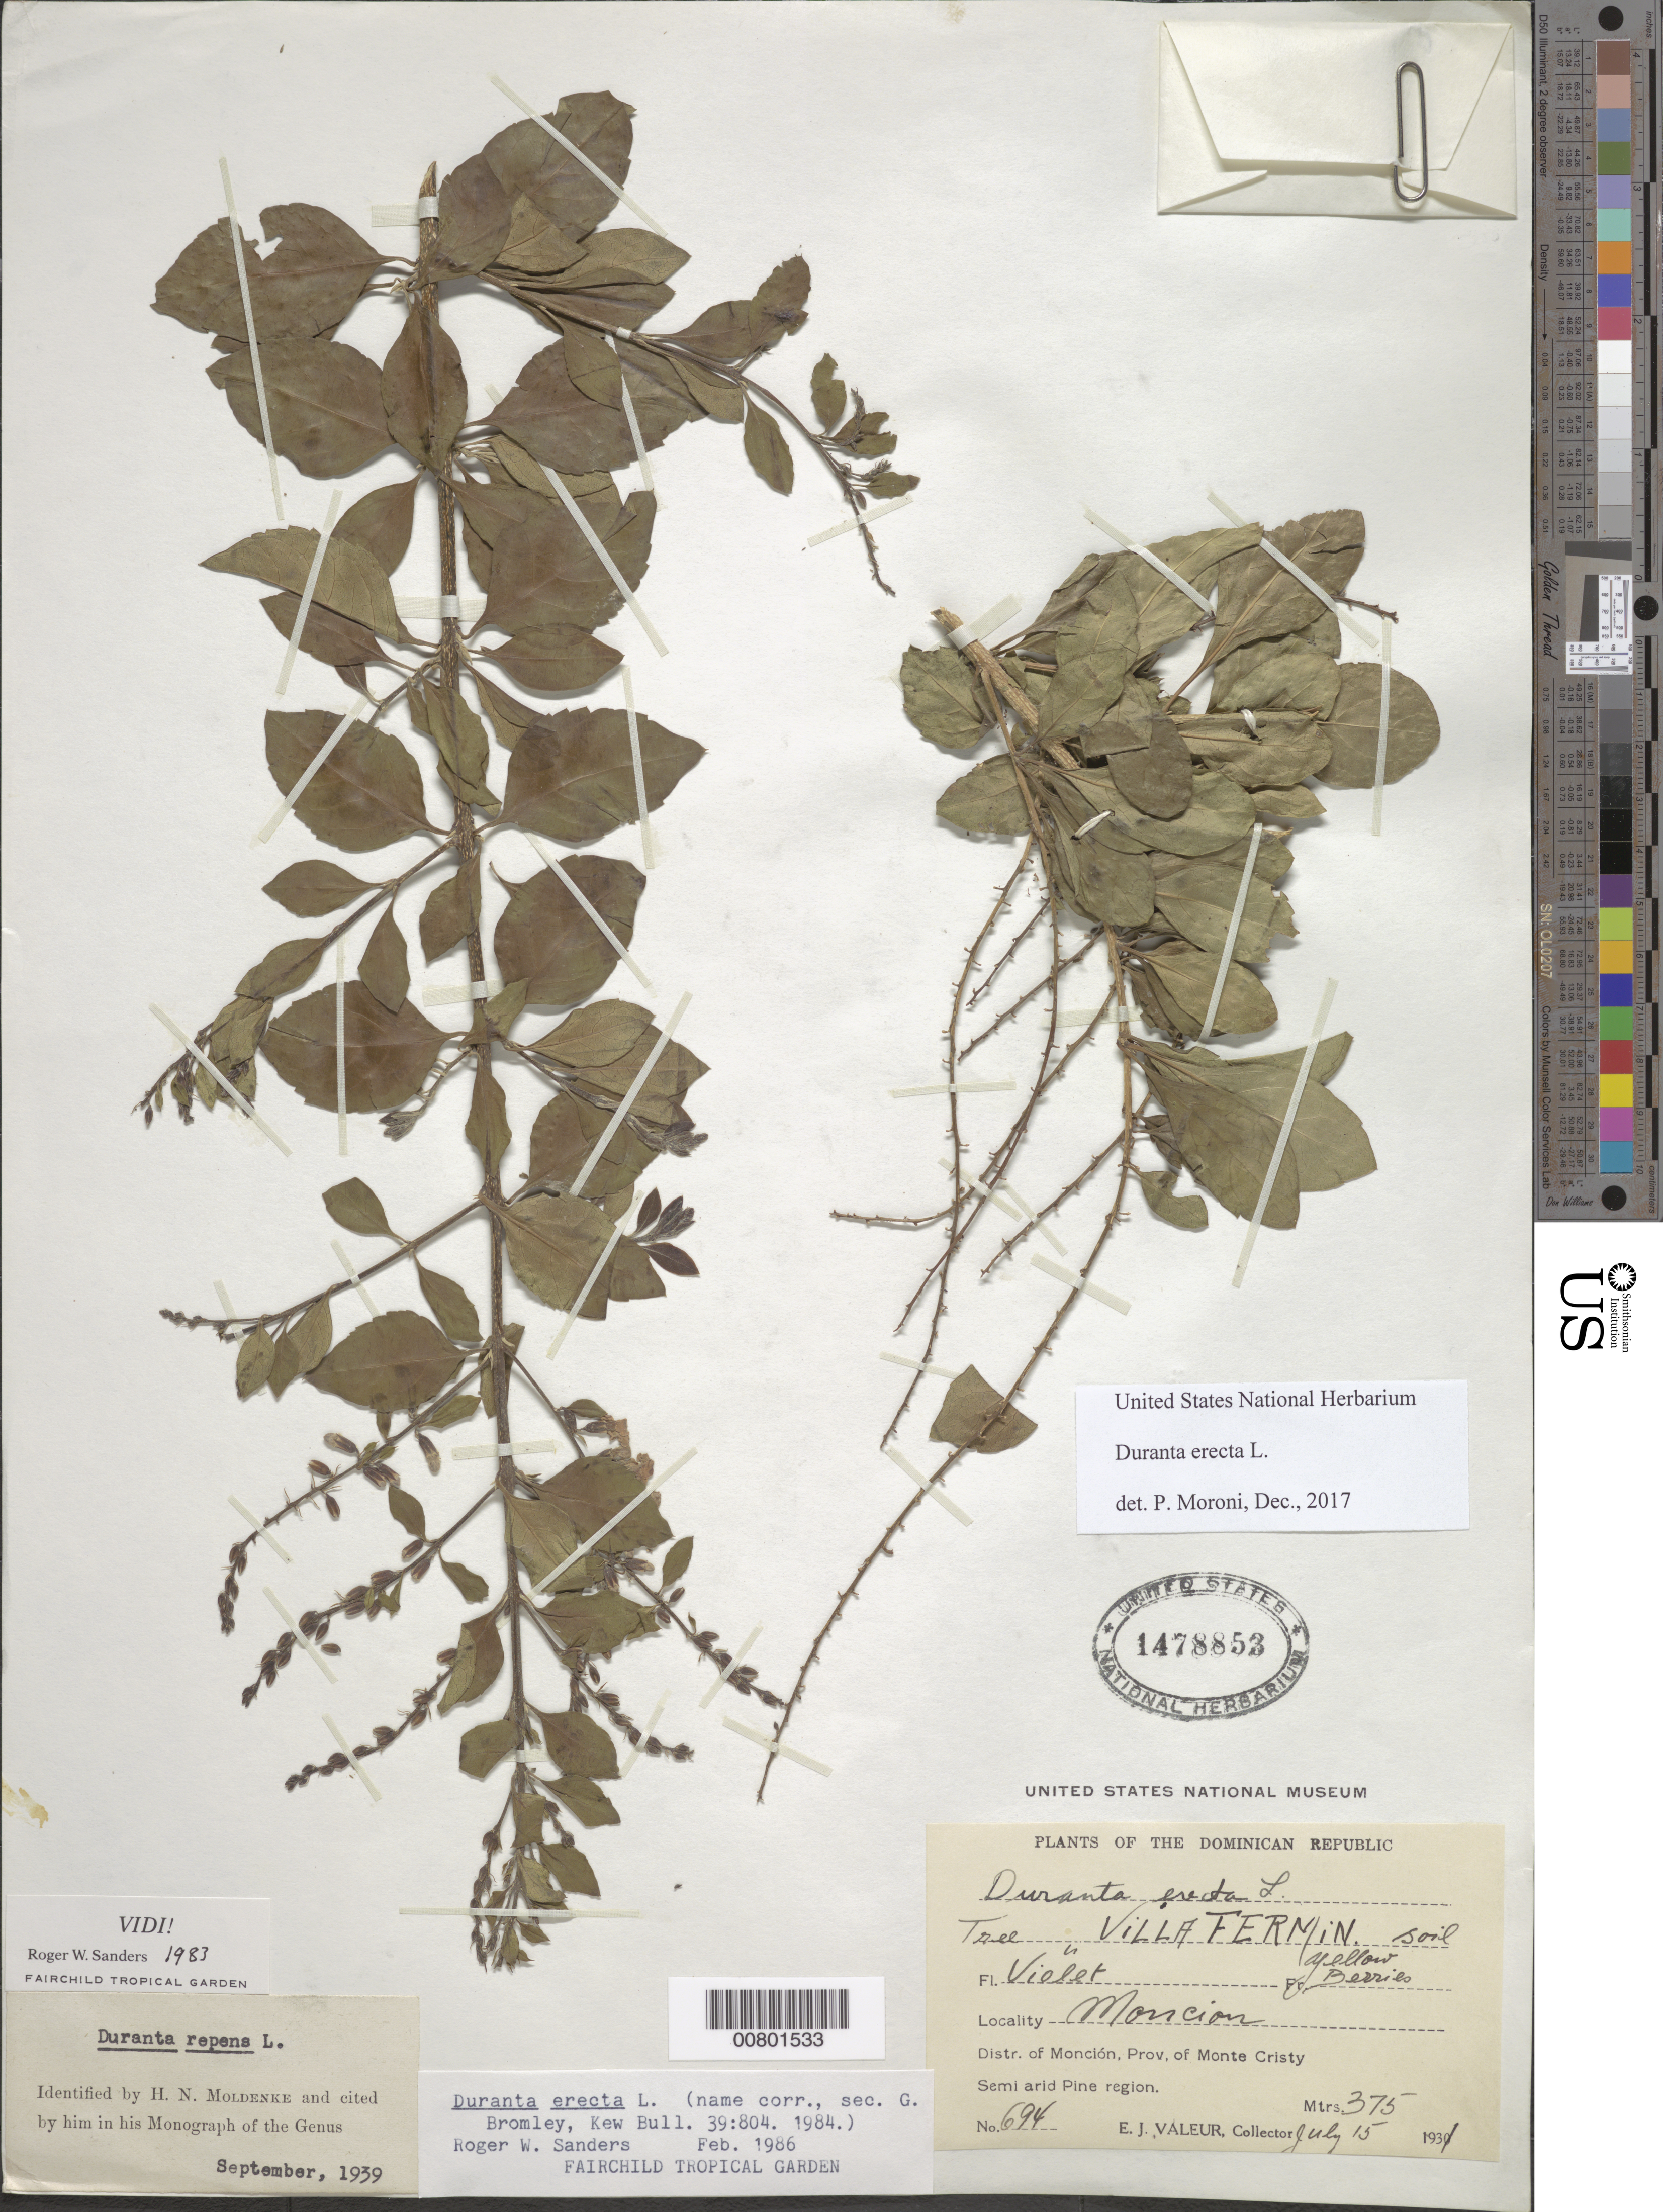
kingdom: Plantae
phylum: Tracheophyta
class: Magnoliopsida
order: Lamiales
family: Verbenaceae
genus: Duranta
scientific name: Duranta erecta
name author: L.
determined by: Sanders, R. W.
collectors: E. Valeur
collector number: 694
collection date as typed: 15 Jul 1931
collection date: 1931-07-15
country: Dominican Republic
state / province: Monte Cristi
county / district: Monción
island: Hispaniola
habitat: Semi arid pine region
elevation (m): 375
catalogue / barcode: US 1478853